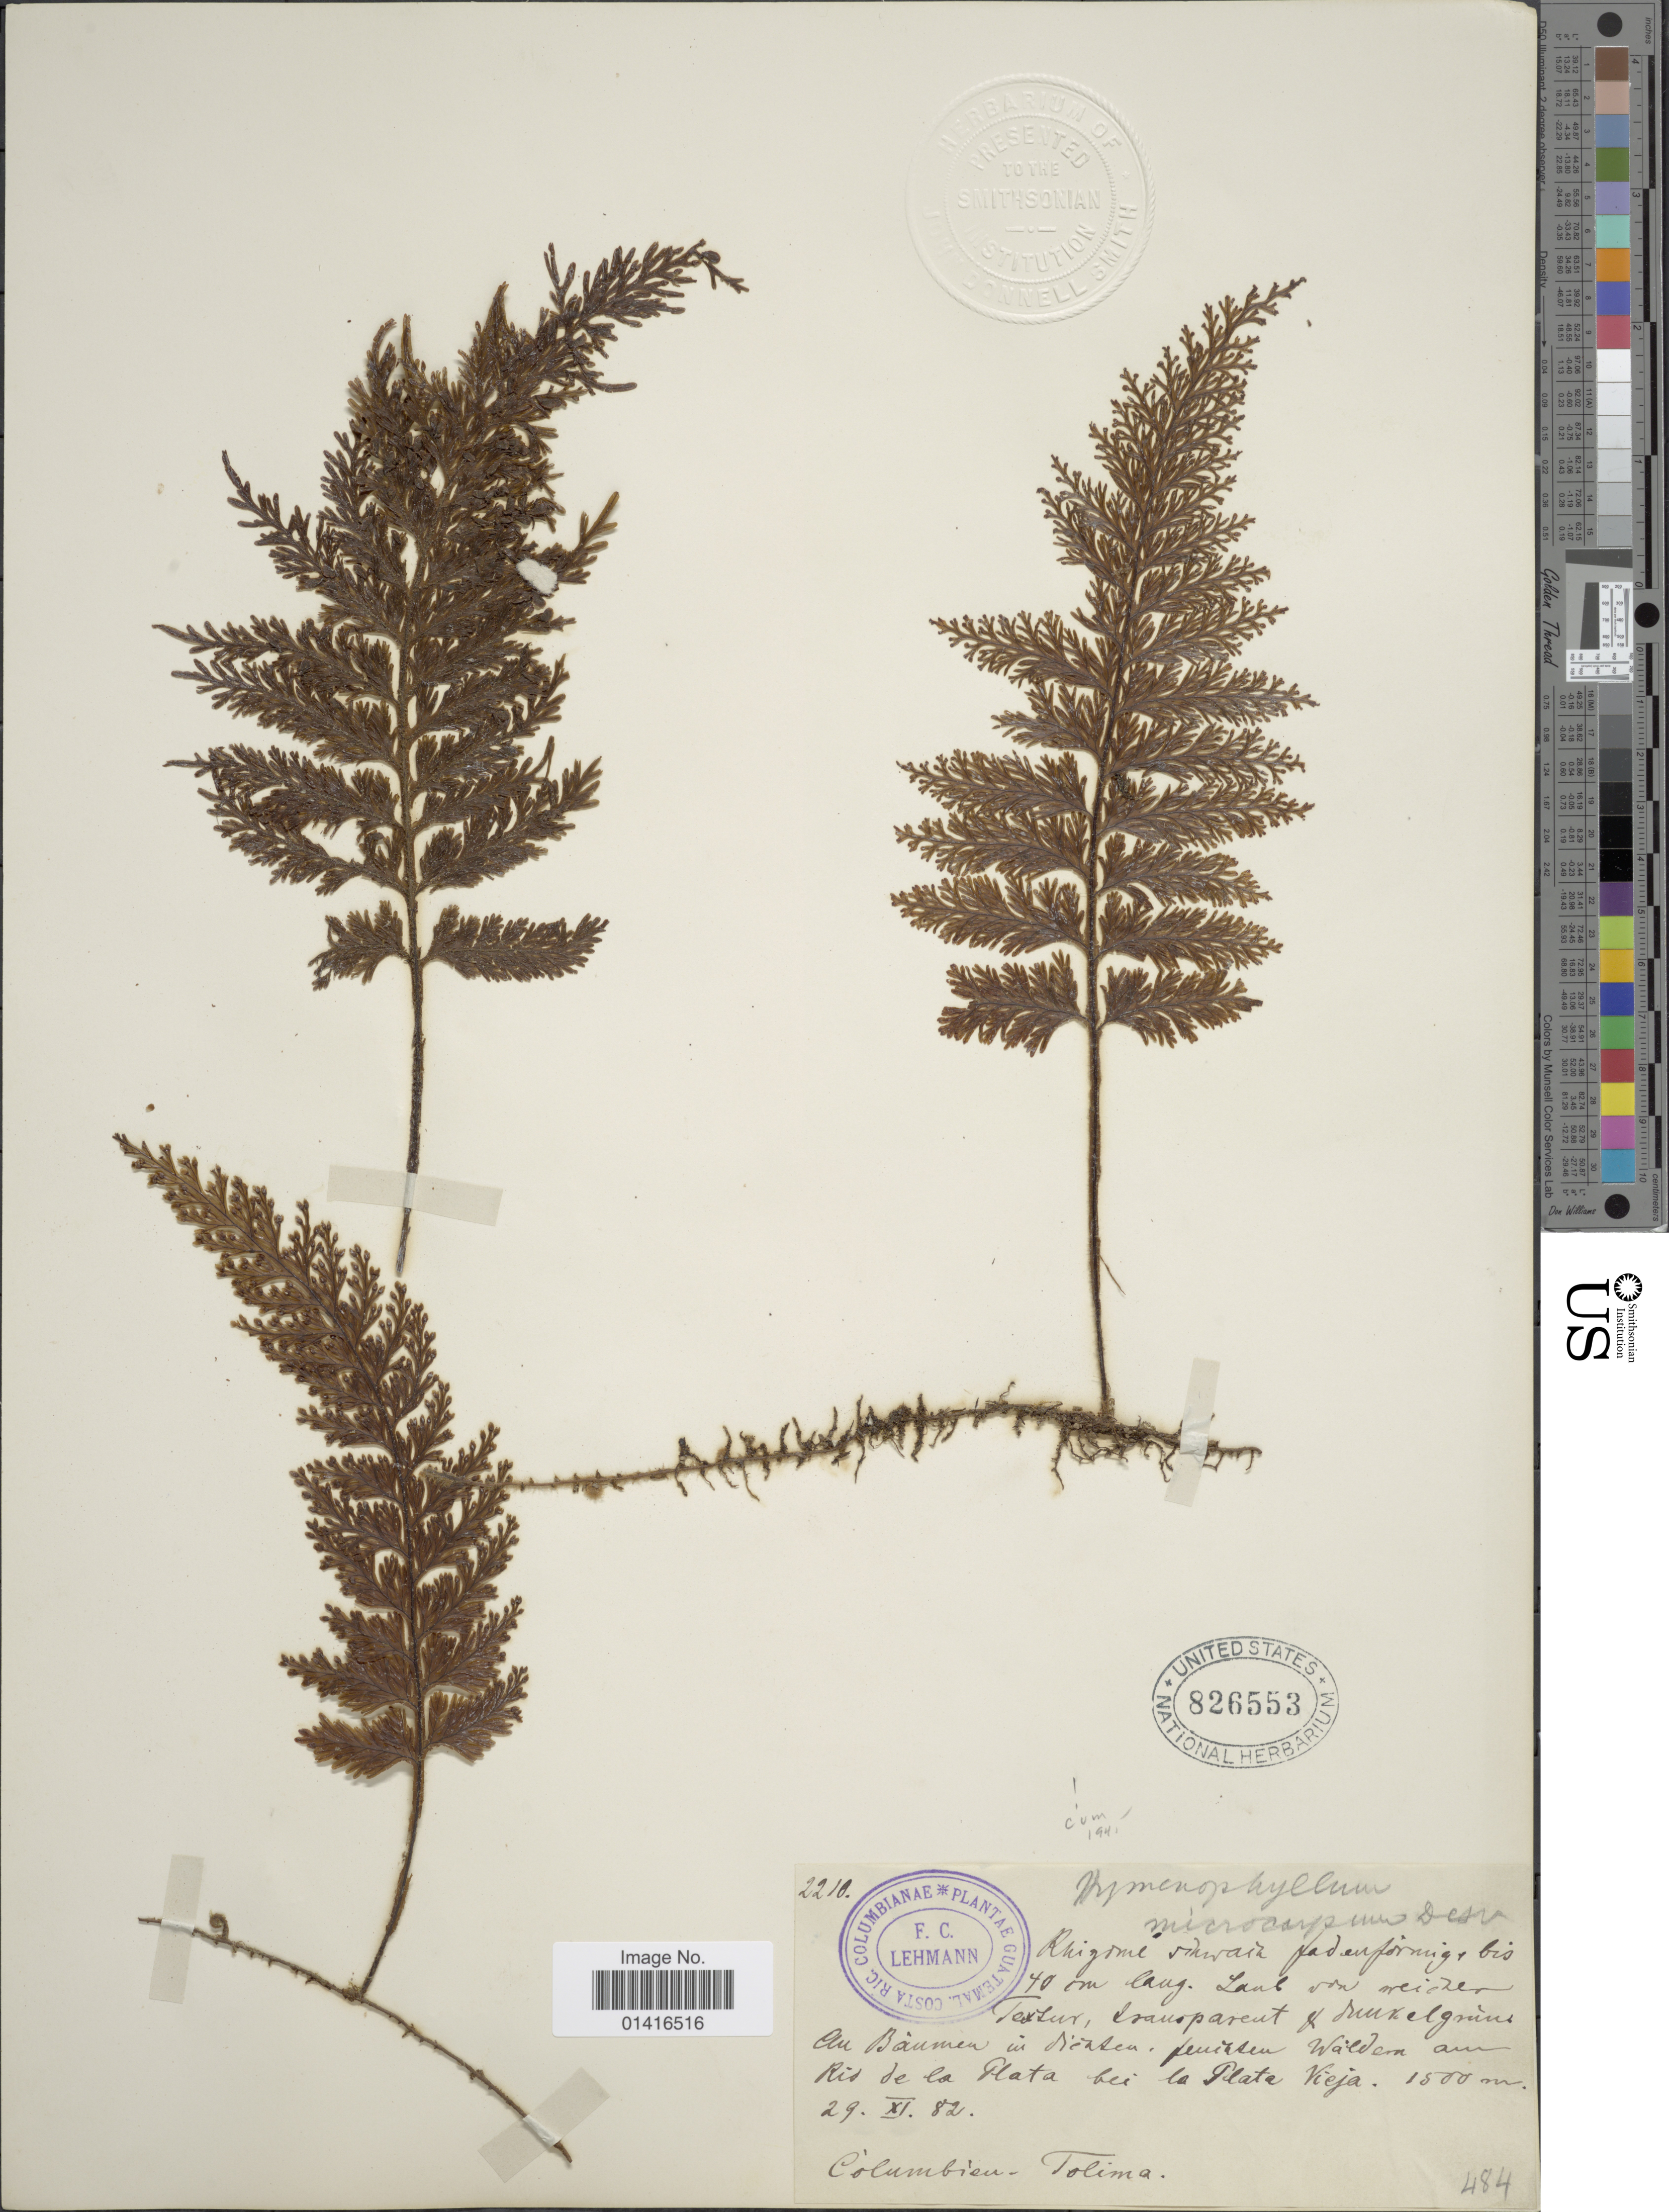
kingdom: Plantae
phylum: Tracheophyta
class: Polypodiopsida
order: Hymenophyllales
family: Hymenophyllaceae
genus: Hymenophyllum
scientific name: Hymenophyllum microcarpum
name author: (Desv.) Lellinger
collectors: F. C. Lehmann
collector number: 2210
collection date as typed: Transcribed d/m/y: 29/11/82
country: Colombia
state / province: Tolima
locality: Rio de la Plata bei la Plata Vieja.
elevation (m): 1500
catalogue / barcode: US 826553